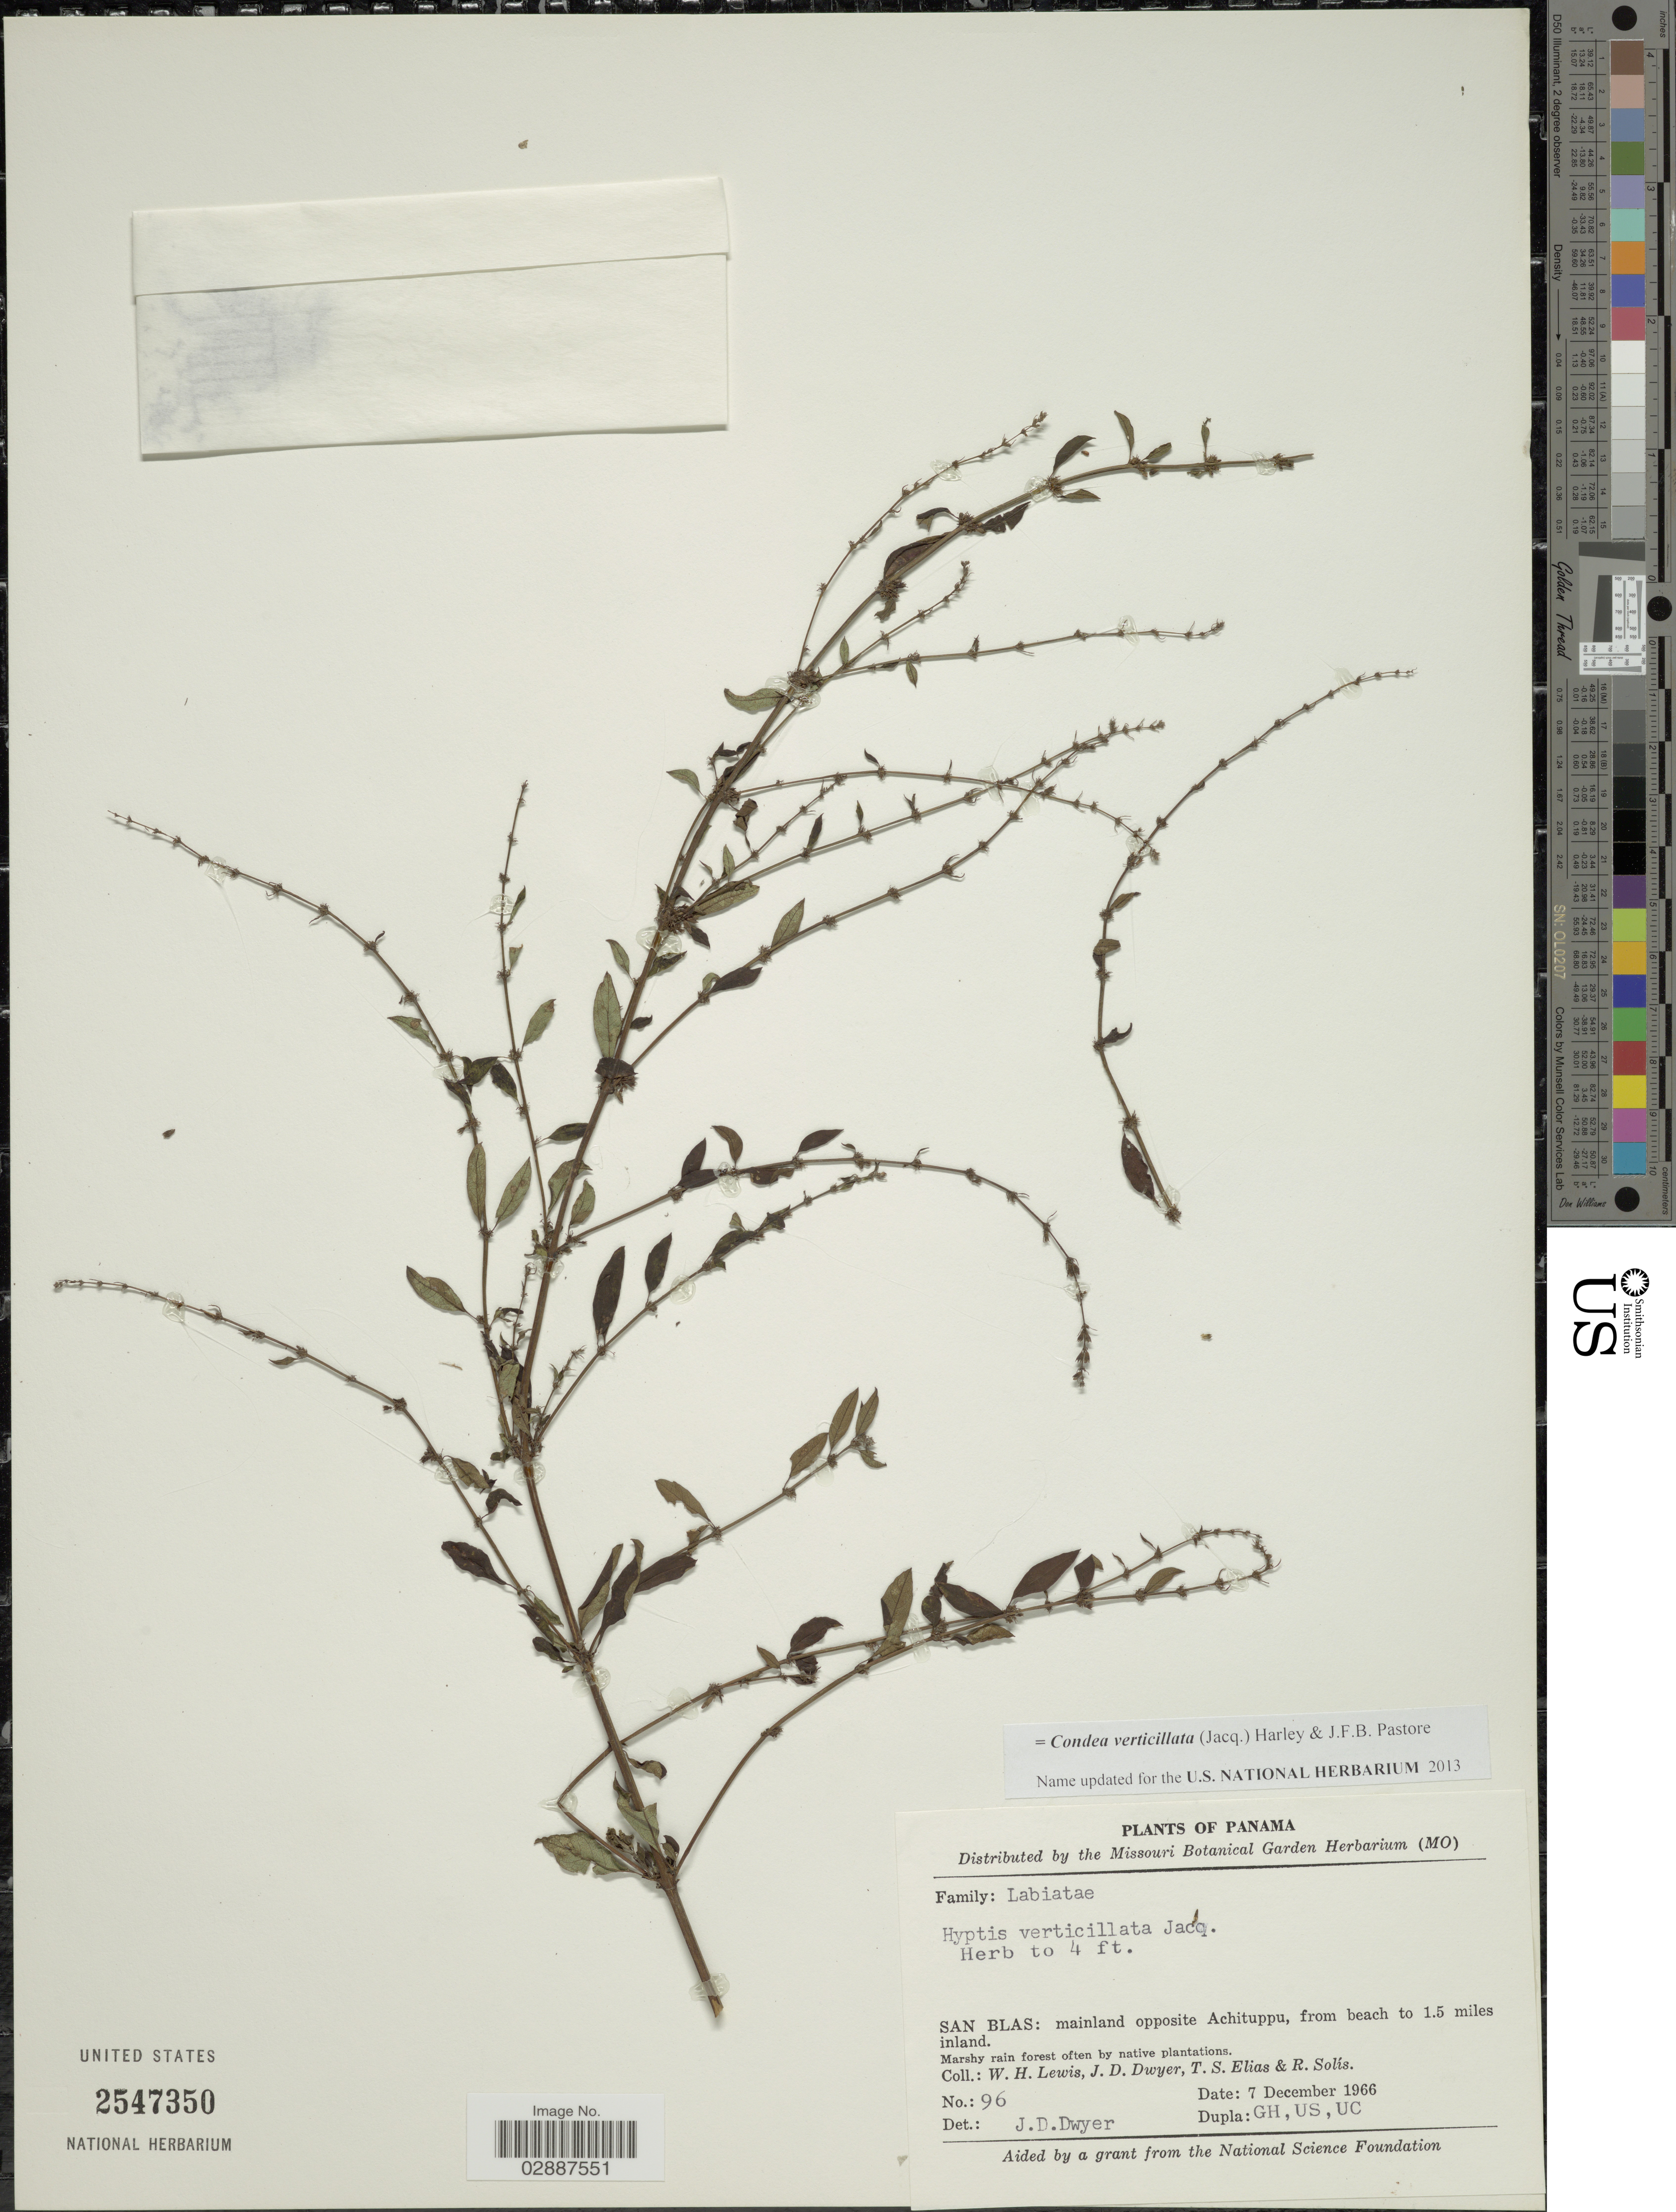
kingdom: Plantae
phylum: Tracheophyta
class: Magnoliopsida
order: Lamiales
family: Lamiaceae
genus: Condea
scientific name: Condea verticillata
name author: (Jacq.) Harley & J.F.B. Pastore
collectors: W. H. Lewis, J. D. Dwyer, T. S. Elias & R. Solis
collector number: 96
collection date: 1966-12-07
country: Panama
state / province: Kuna Yala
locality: San Blas: Mainland opposite Achituppu, from beach to 1.5 miles inland.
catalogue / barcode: US 2547350